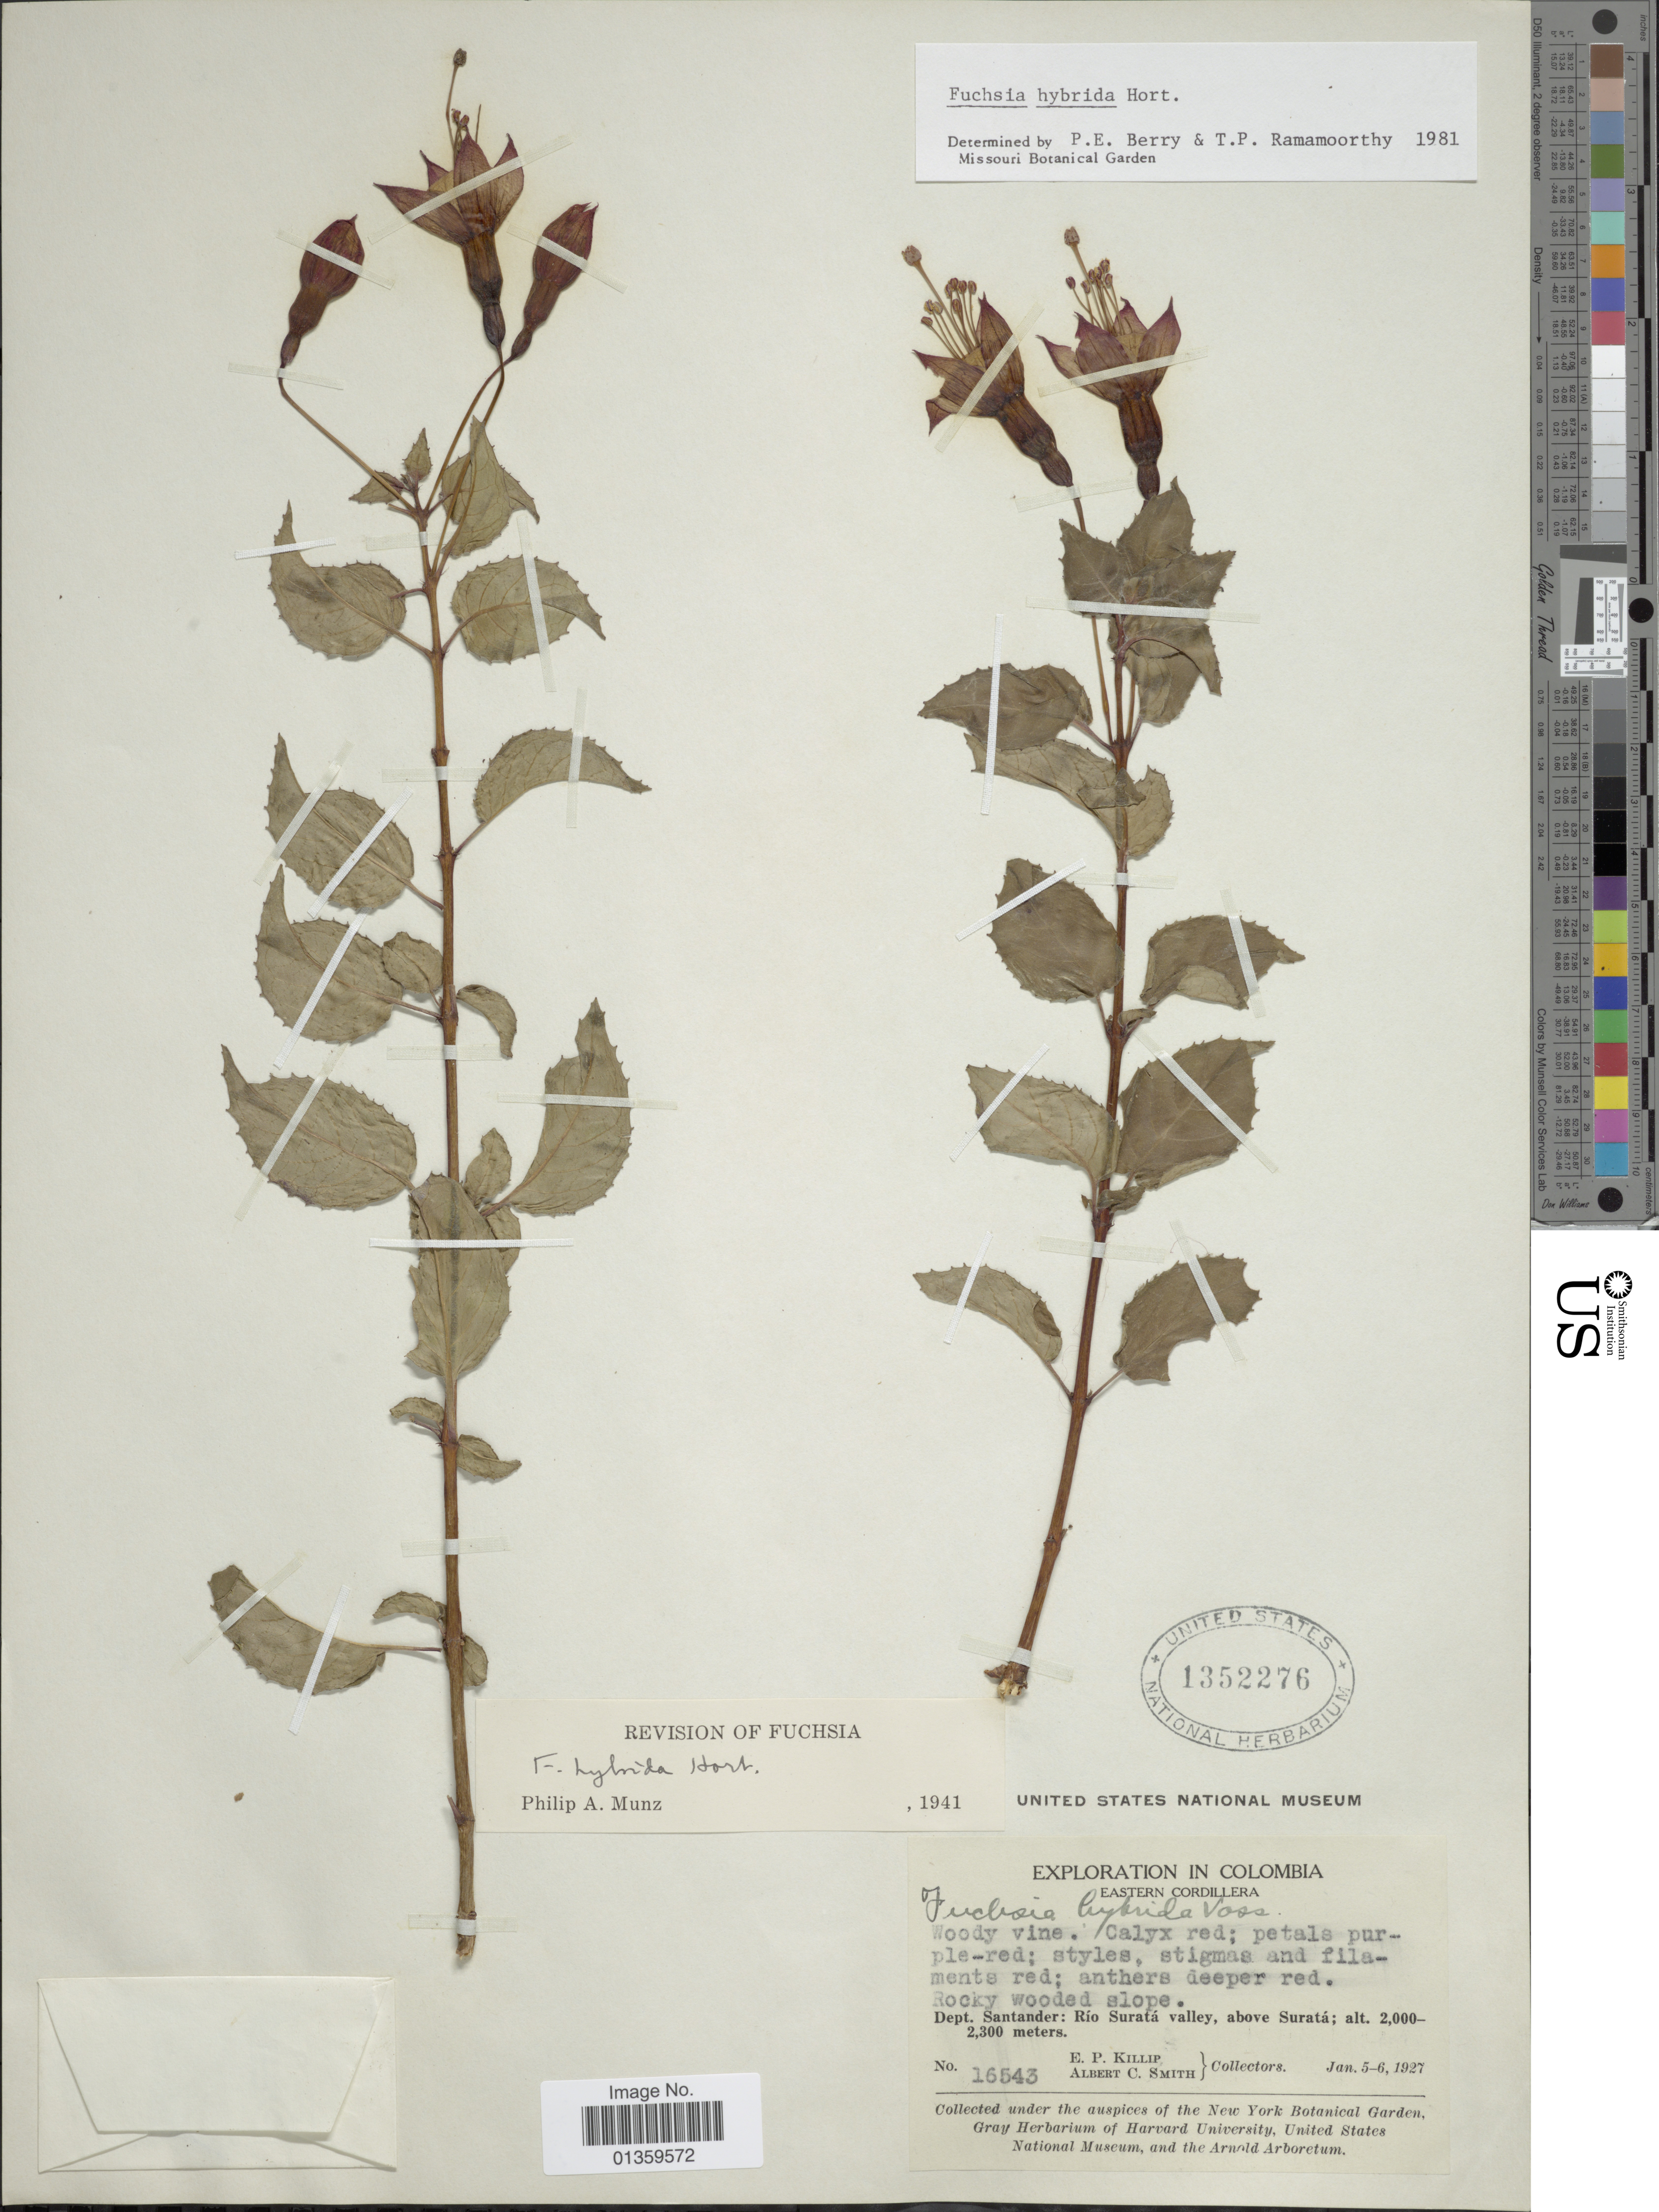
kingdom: Plantae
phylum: Tracheophyta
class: Magnoliopsida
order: Myrtales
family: Onagraceae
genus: Fuchsia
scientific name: Fuchsia x hybrida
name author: Hort.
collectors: E. P. Killip & A. C. Smith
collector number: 16543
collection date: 1927-01-05/1927-01-06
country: Colombia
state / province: Santander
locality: Eastern Cordillera, Río Suratá valley, above Suratá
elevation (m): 2000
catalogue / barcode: US 1352276